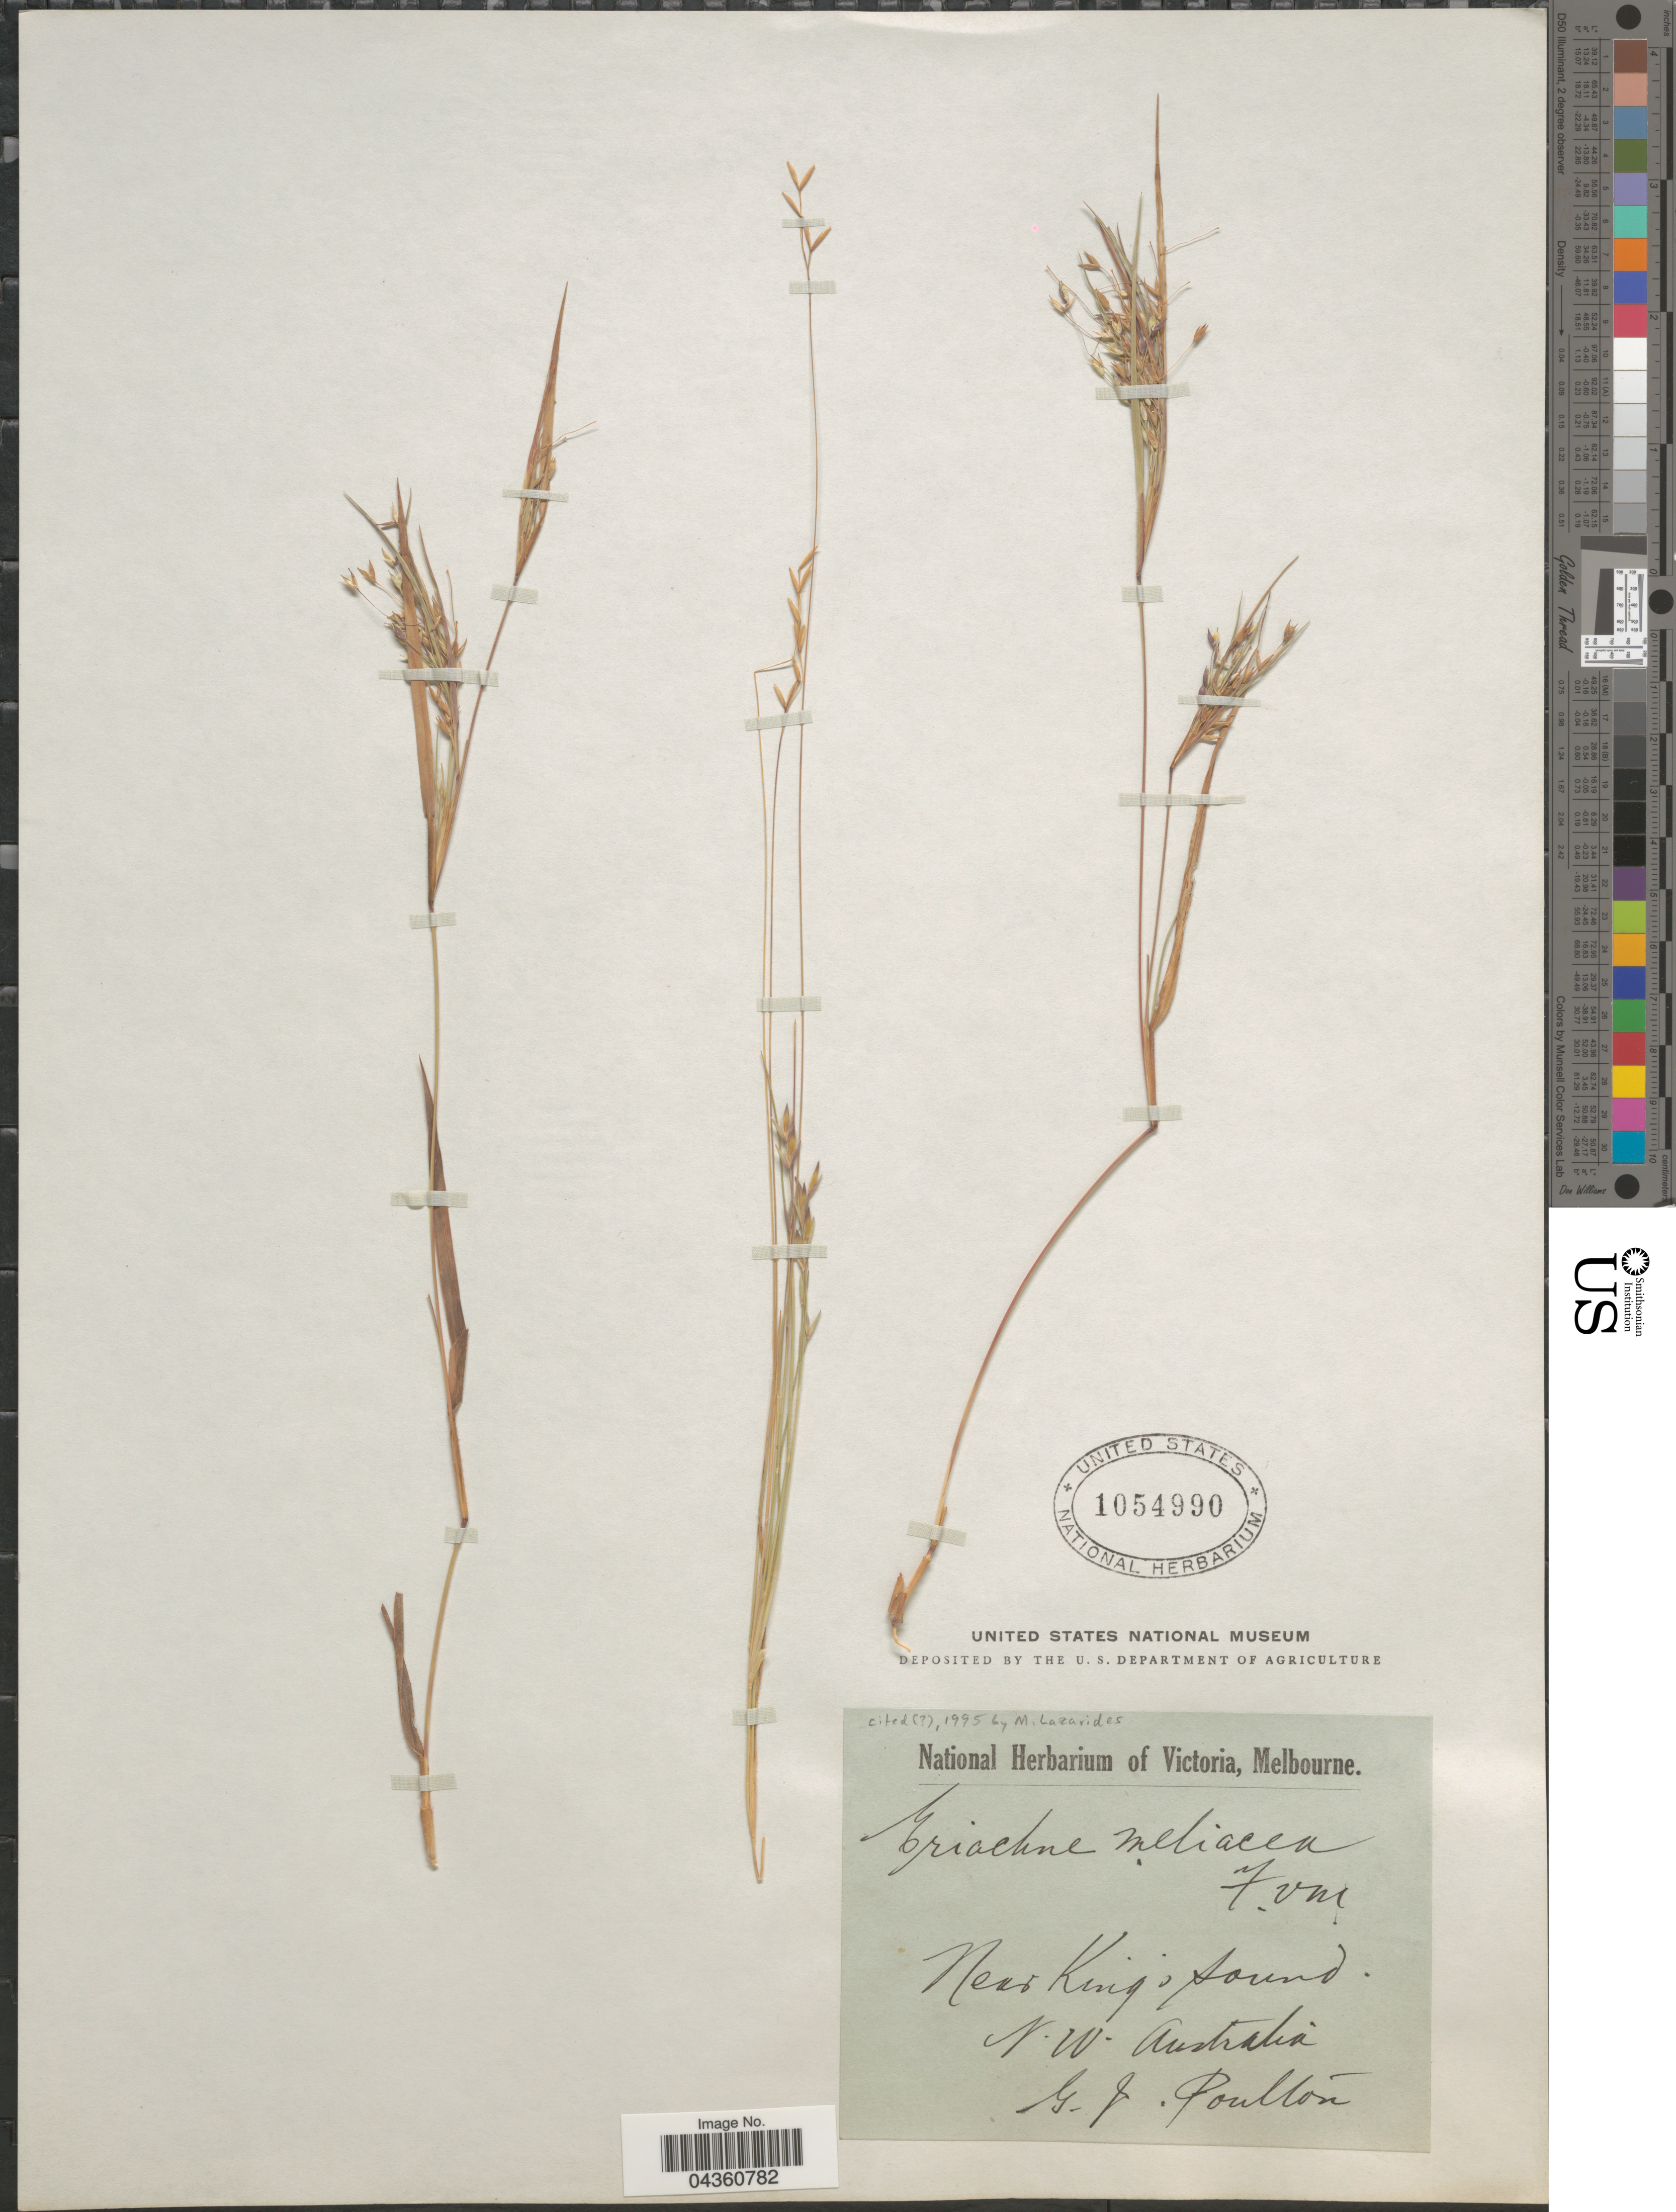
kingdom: Plantae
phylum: Tracheophyta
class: Liliopsida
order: Poales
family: Poaceae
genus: Eriachne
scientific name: Eriachne melicacea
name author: F. Muell.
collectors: G. Poulton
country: Australia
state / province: Western Australia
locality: Near King's Sound. N. W. Australia.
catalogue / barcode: US 1054990